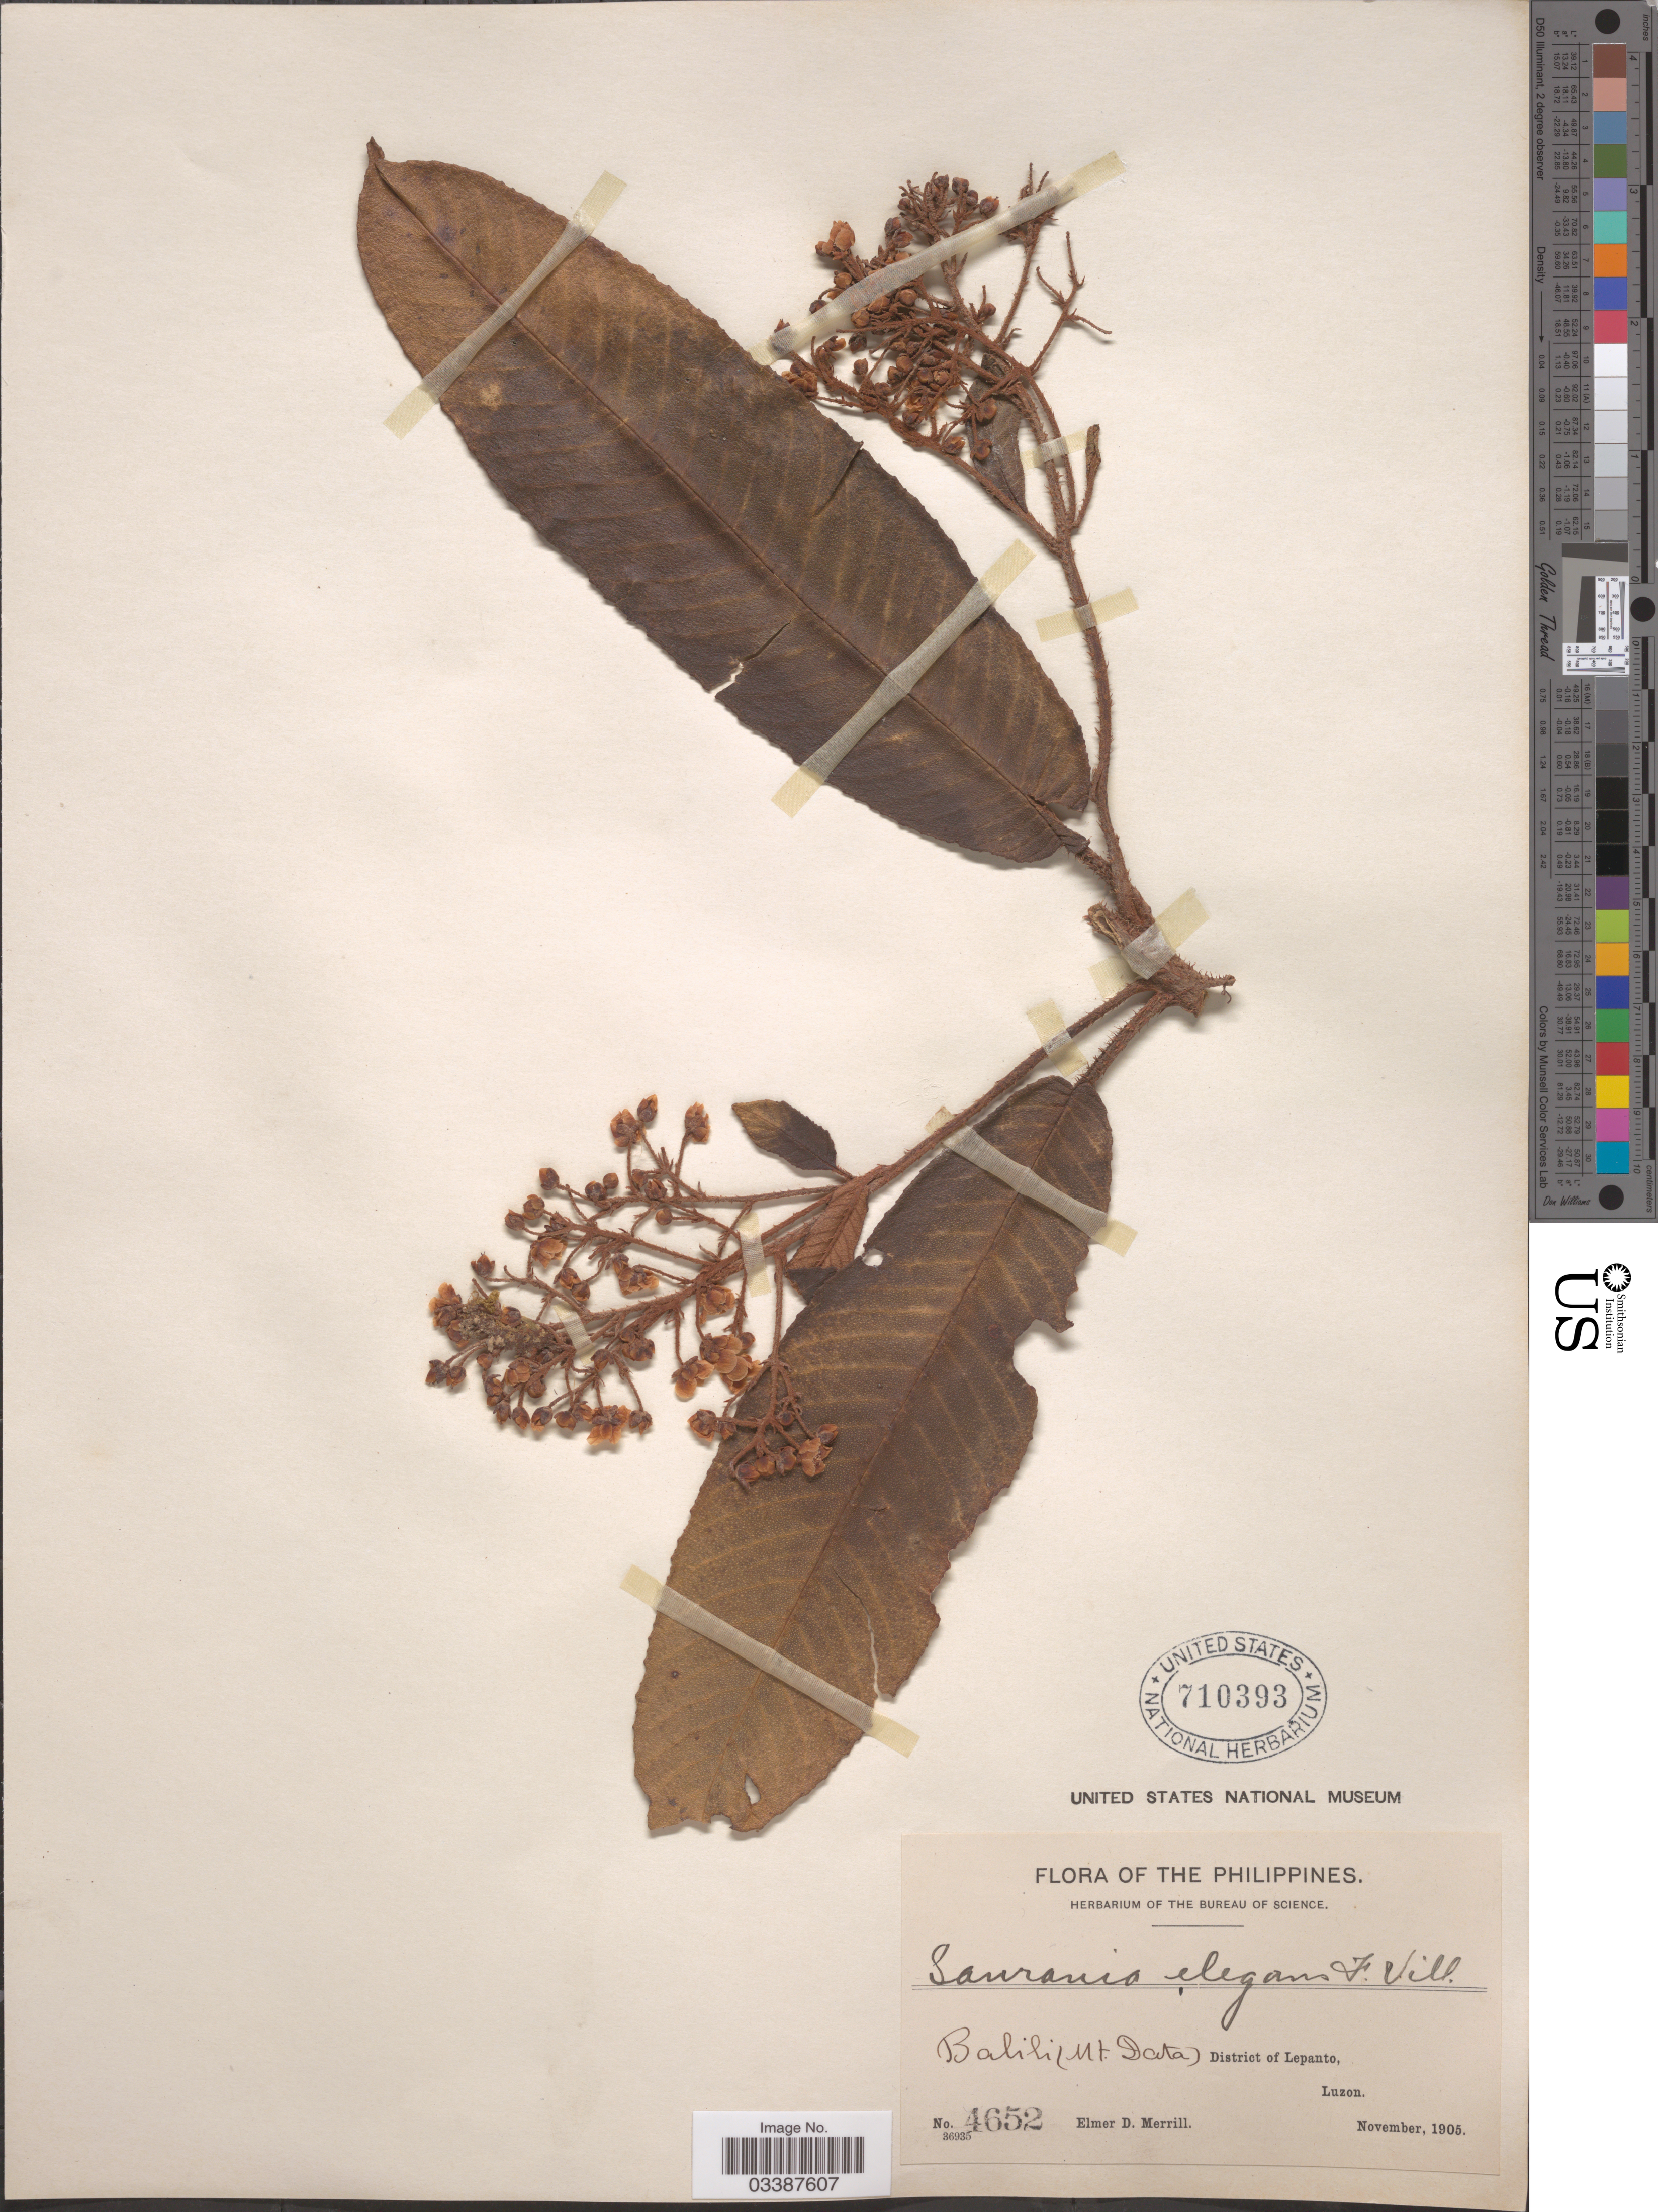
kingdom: Plantae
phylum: Tracheophyta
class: Magnoliopsida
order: Ericales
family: Actinidiaceae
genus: Saurauia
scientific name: Saurauia elegans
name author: Fern.-Vill.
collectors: E. D. Merrill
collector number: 4652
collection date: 1905-11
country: Philippines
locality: Balili (Mt. Data) District of Lepanto, Luzon.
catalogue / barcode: US 710393